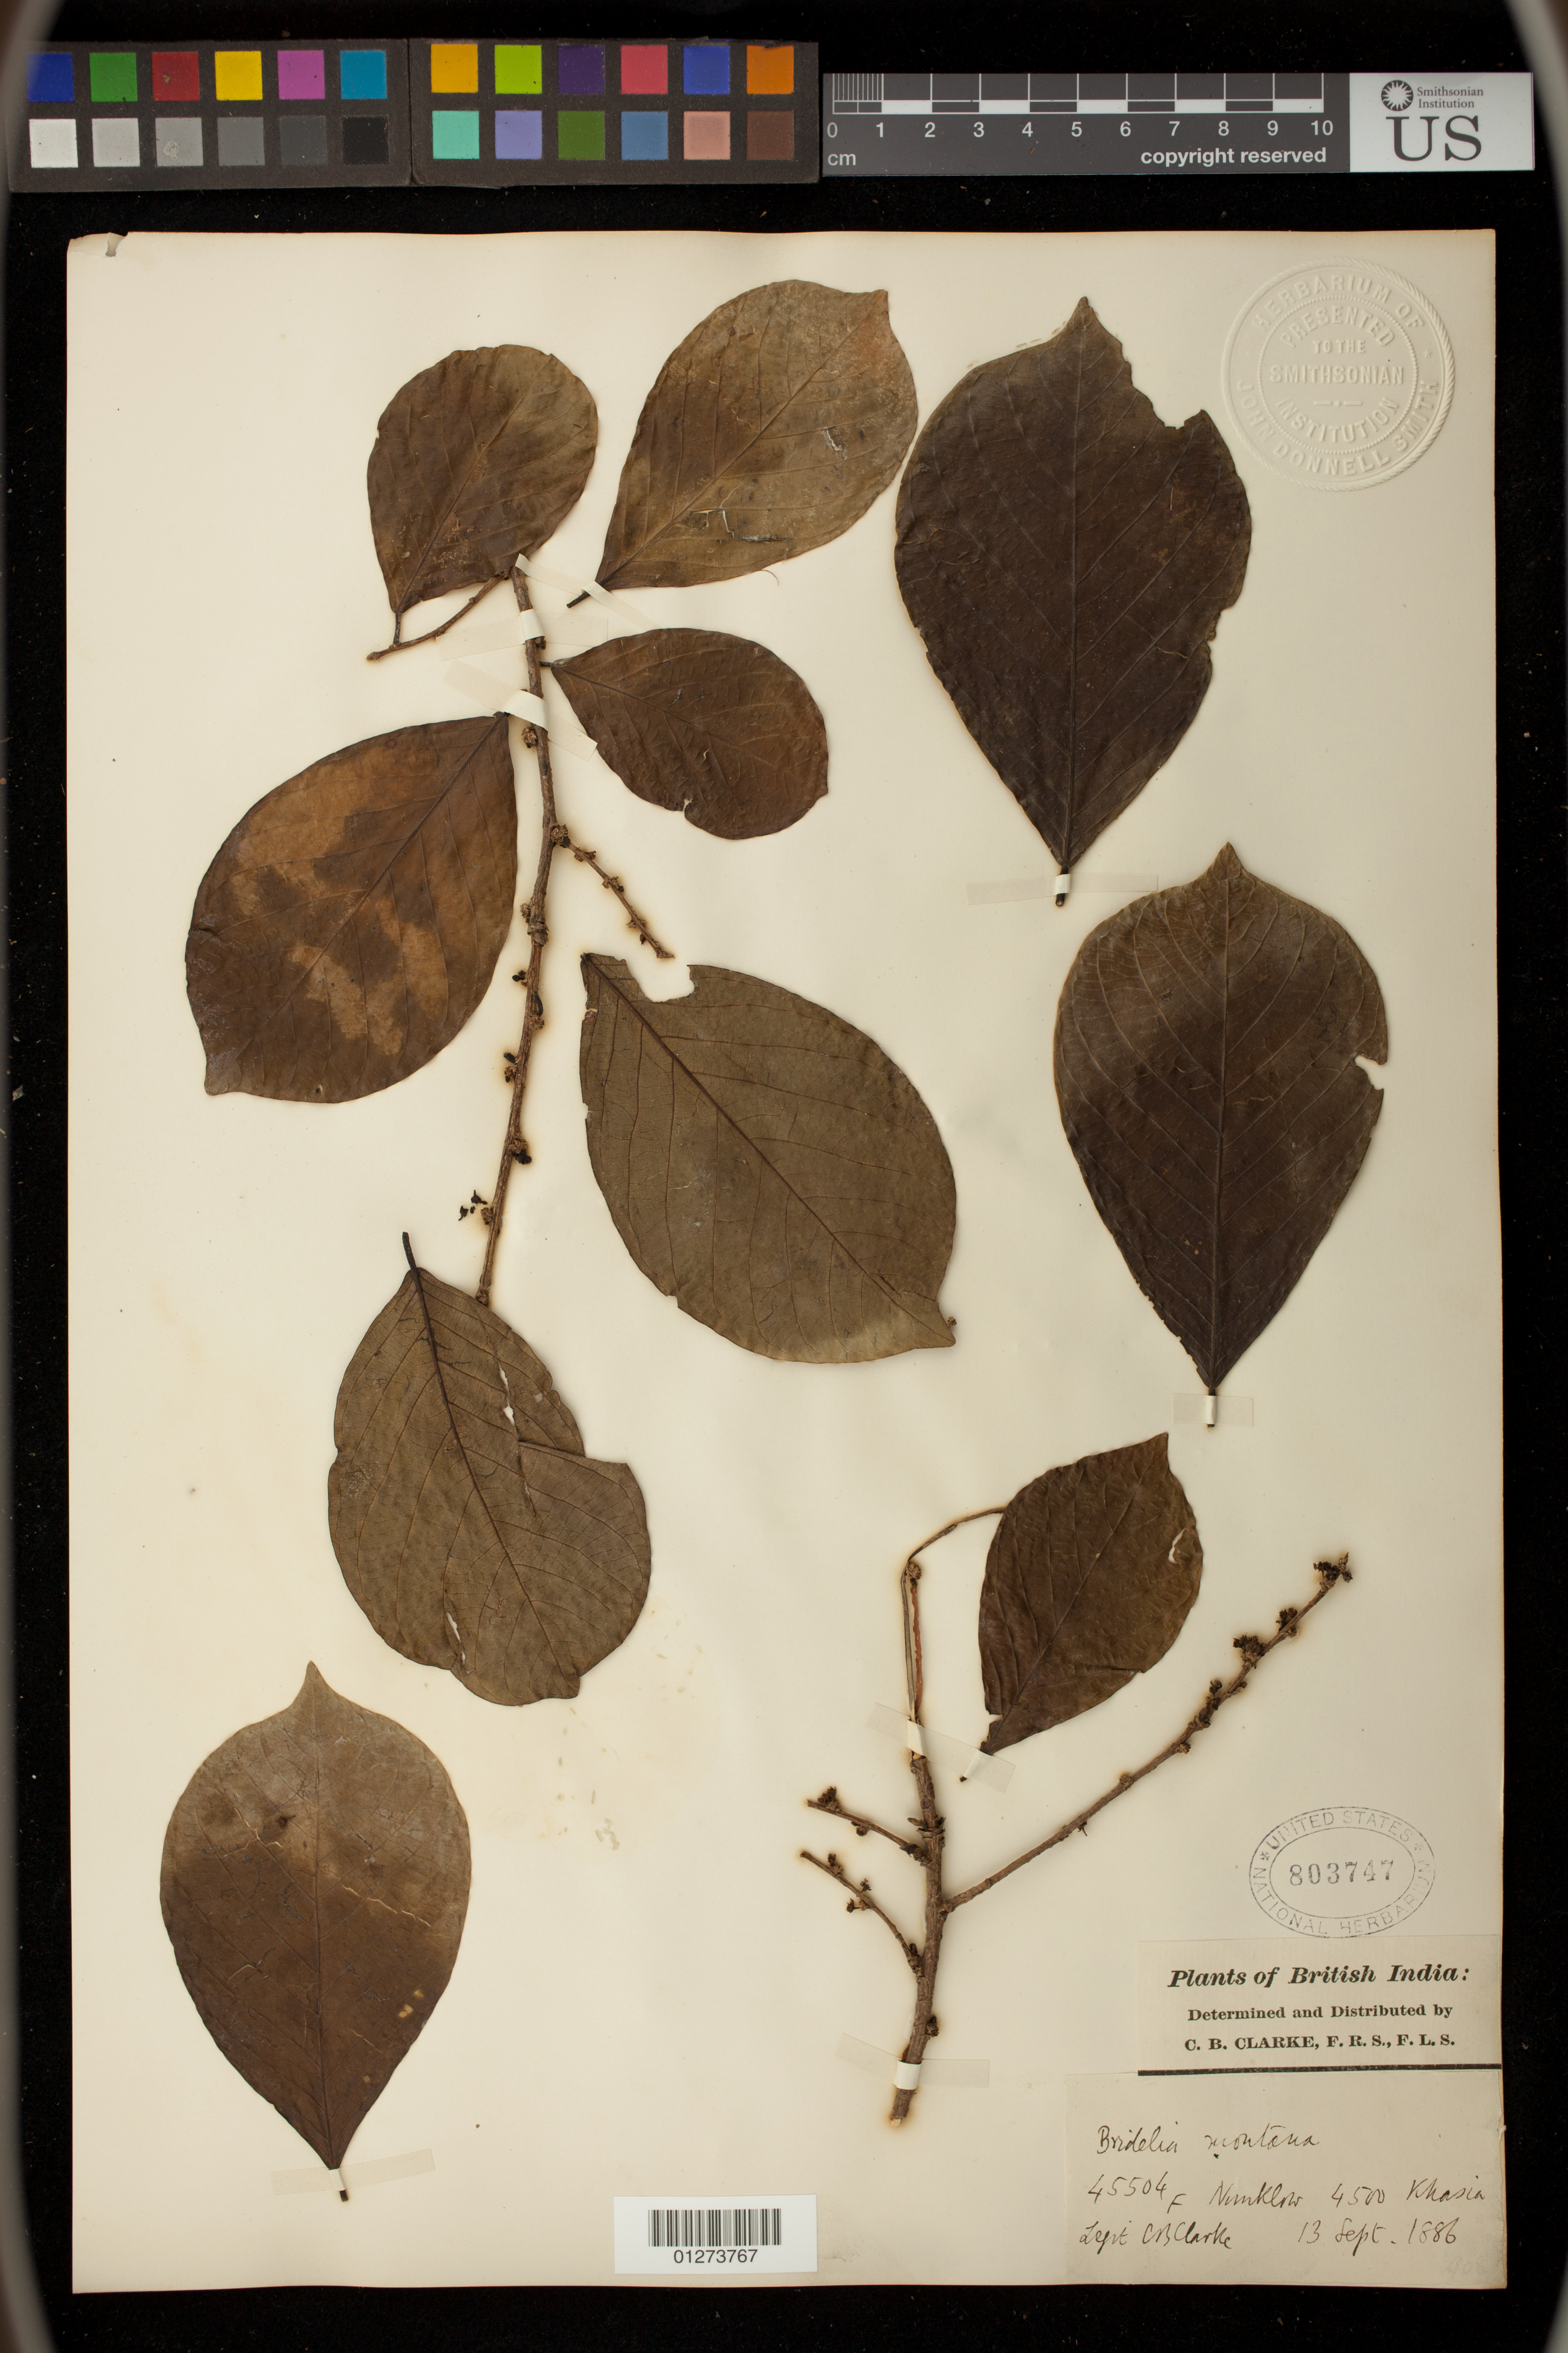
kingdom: Plantae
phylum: Tracheophyta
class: Magnoliopsida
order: Malpighiales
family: Phyllanthaceae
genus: Bridelia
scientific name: Bridelia retusa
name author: (L.) A. Juss.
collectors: C. B. Clarke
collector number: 45504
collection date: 1886-09-13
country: India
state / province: Meghalaya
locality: Nunklow, Khasia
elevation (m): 4500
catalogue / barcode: US 803747